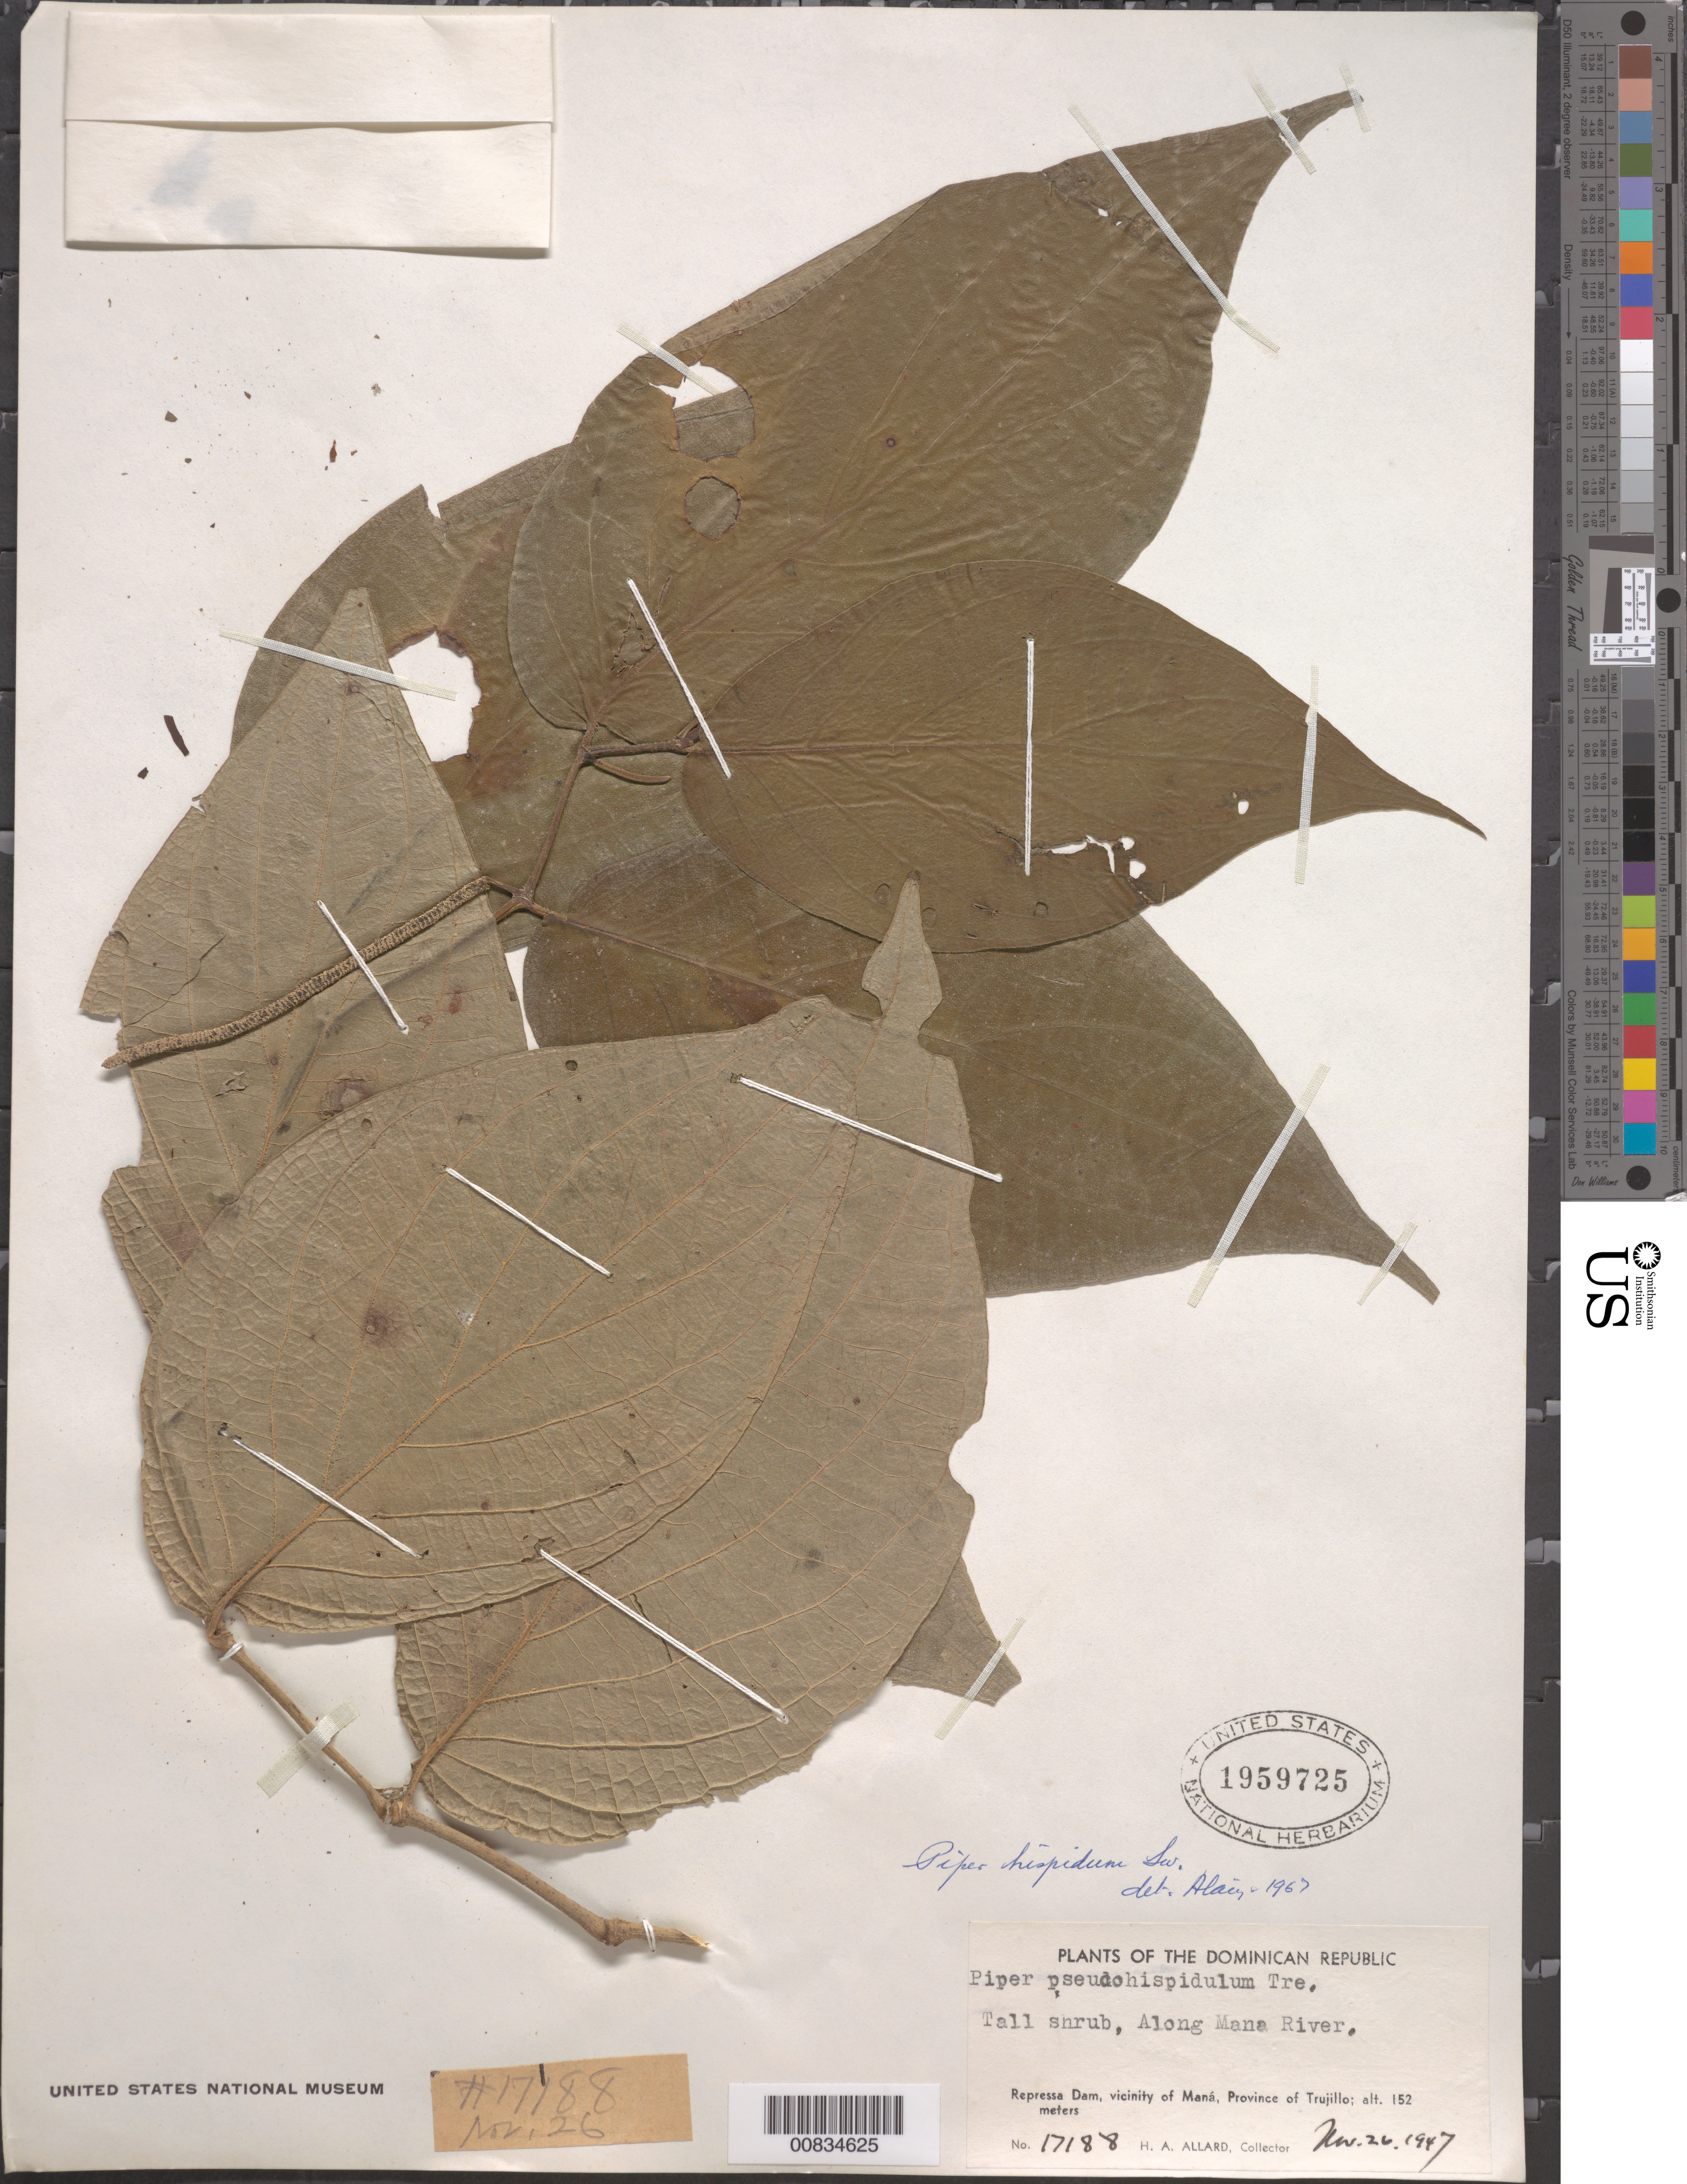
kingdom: Plantae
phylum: Tracheophyta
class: Magnoliopsida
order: Piperales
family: Piperaceae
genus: Piper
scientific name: Piper hispidum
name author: Sw.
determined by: Liogier, Alain H.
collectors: H. A. Allard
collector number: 17188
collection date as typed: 26 Nov 1947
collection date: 1947-11-26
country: Dominican Republic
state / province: San Cristóbal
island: Hispaniola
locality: Represa Dam, vicinity of Maná, Prov. of Trujillo (obsolete). Along Maná River.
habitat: Along river.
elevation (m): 152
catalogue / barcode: US 1959725